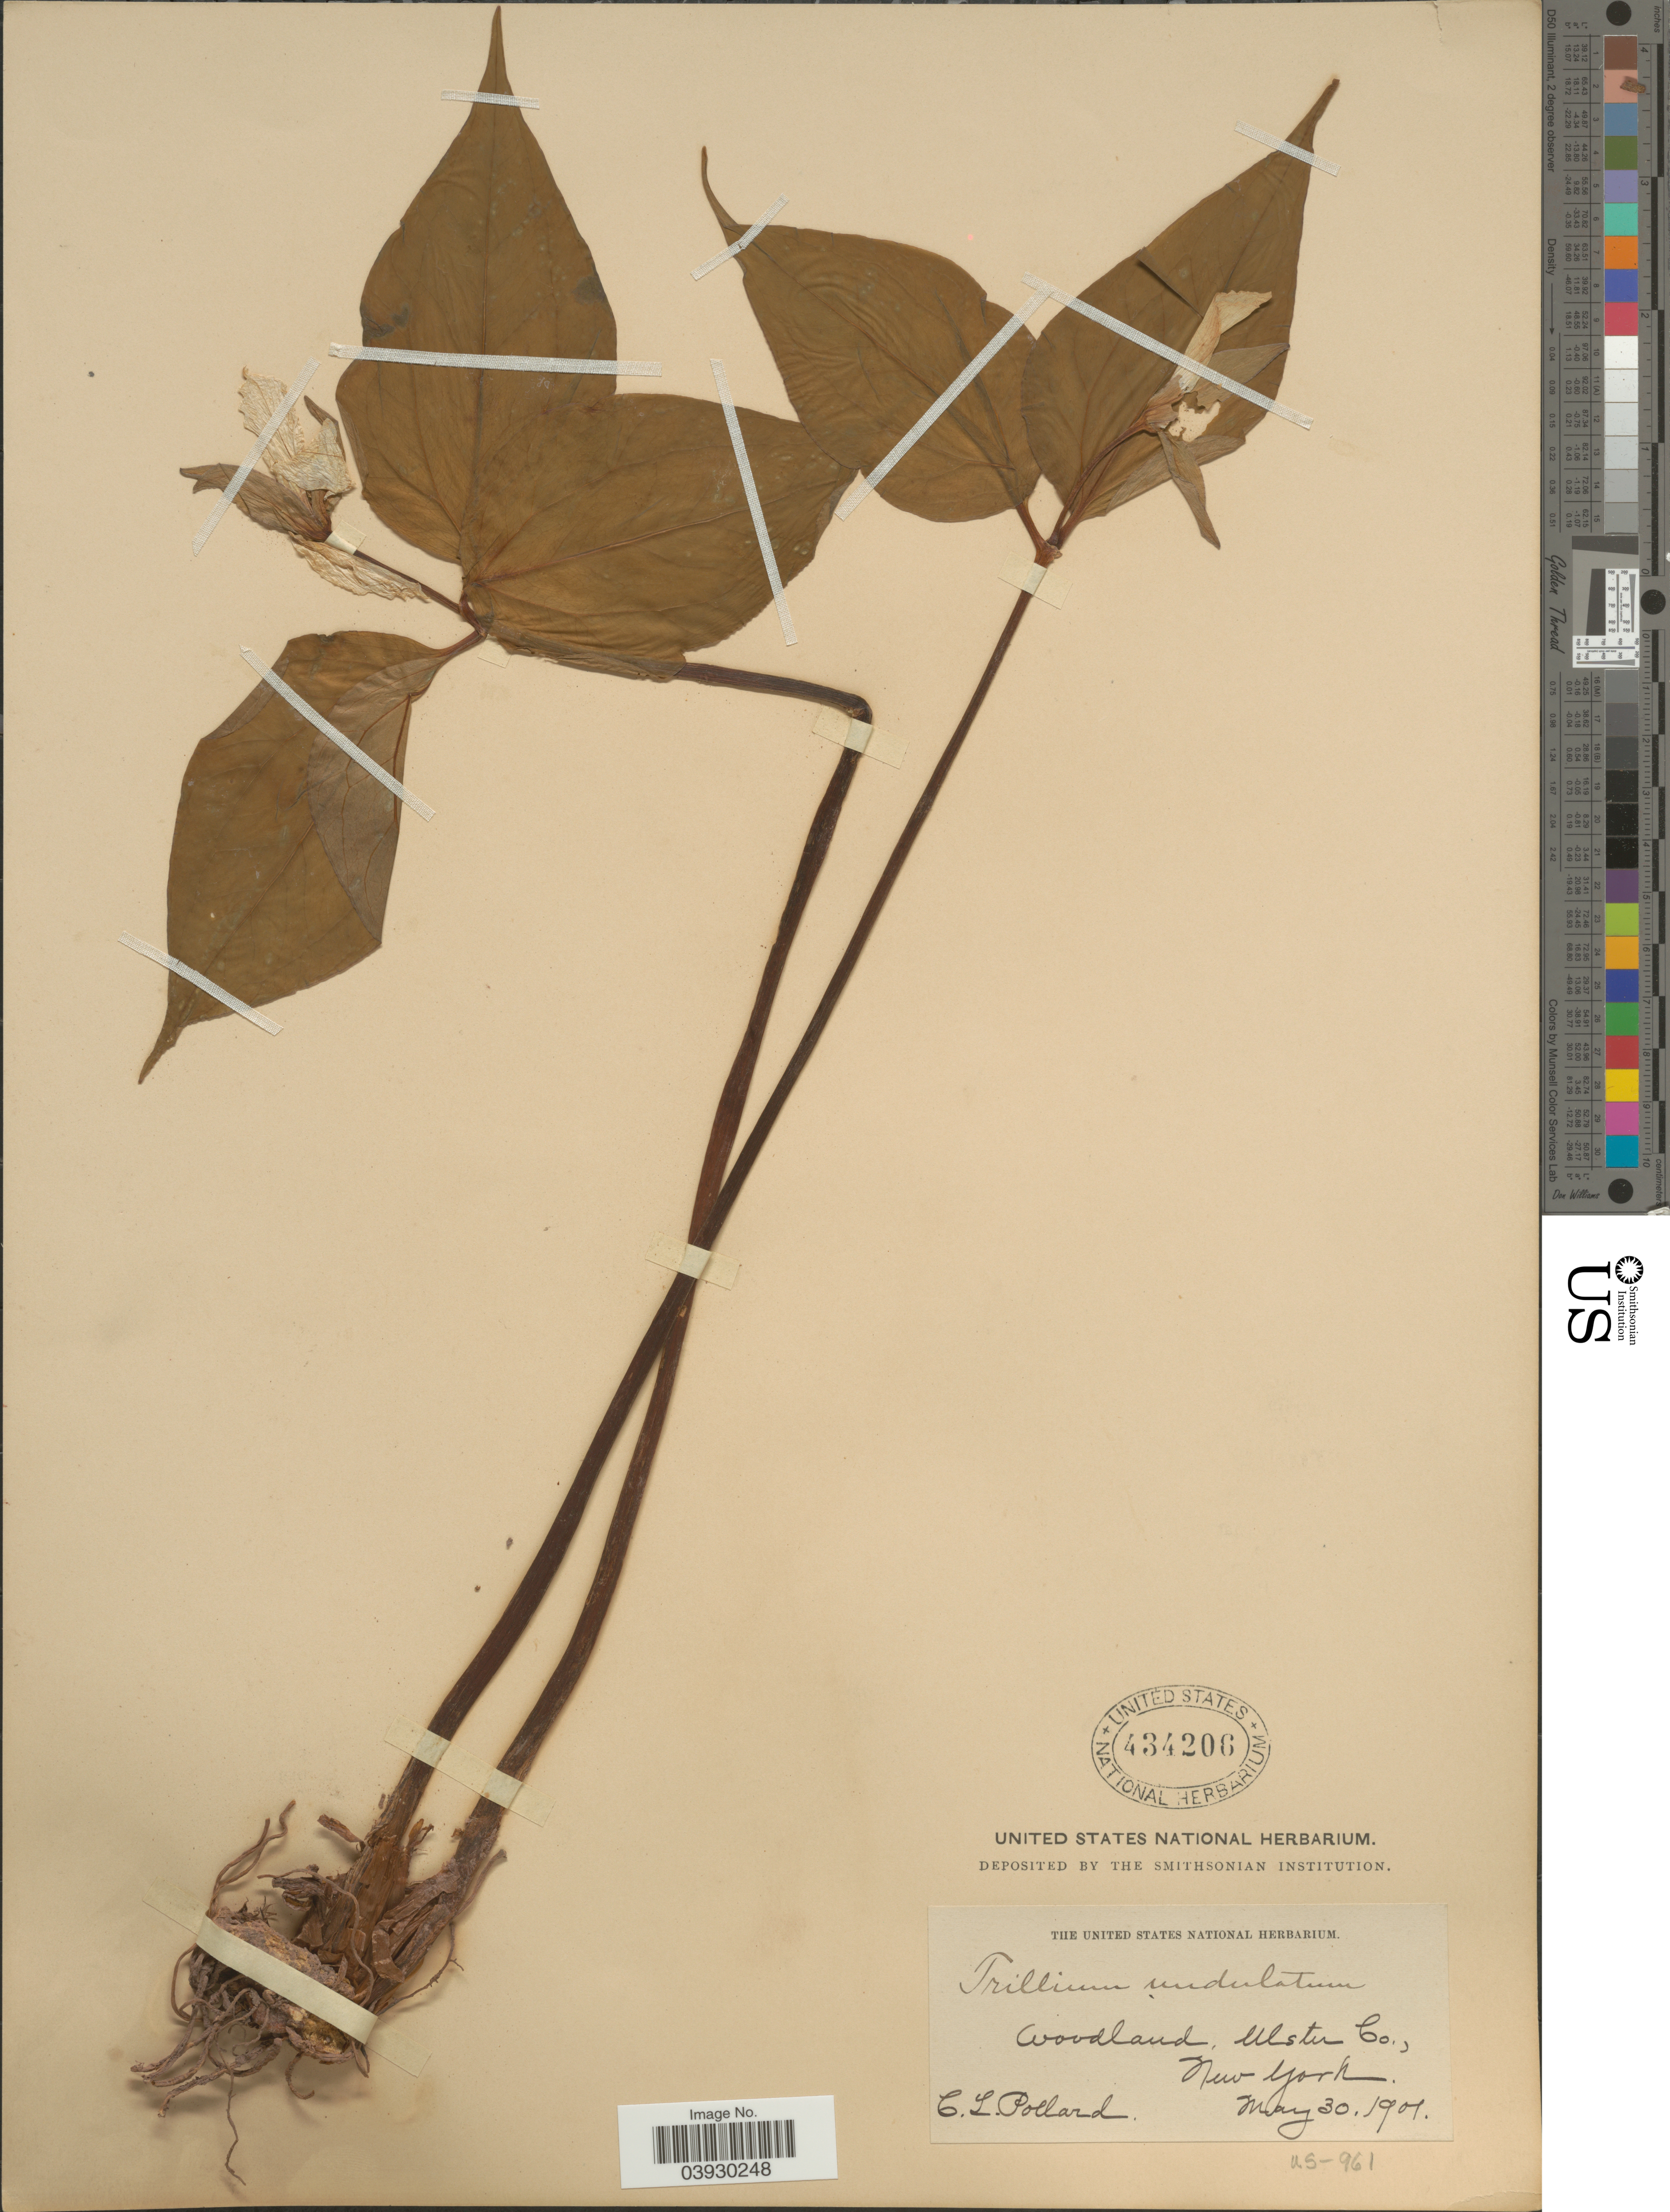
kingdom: Plantae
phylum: Tracheophyta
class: Liliopsida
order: Liliales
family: Melanthiaceae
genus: Trillium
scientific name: Trillium undulatum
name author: Willd.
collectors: C. L. Pollard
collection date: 1901-05-30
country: United States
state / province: New York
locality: Woodland, Ulster Co.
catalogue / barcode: US 434206